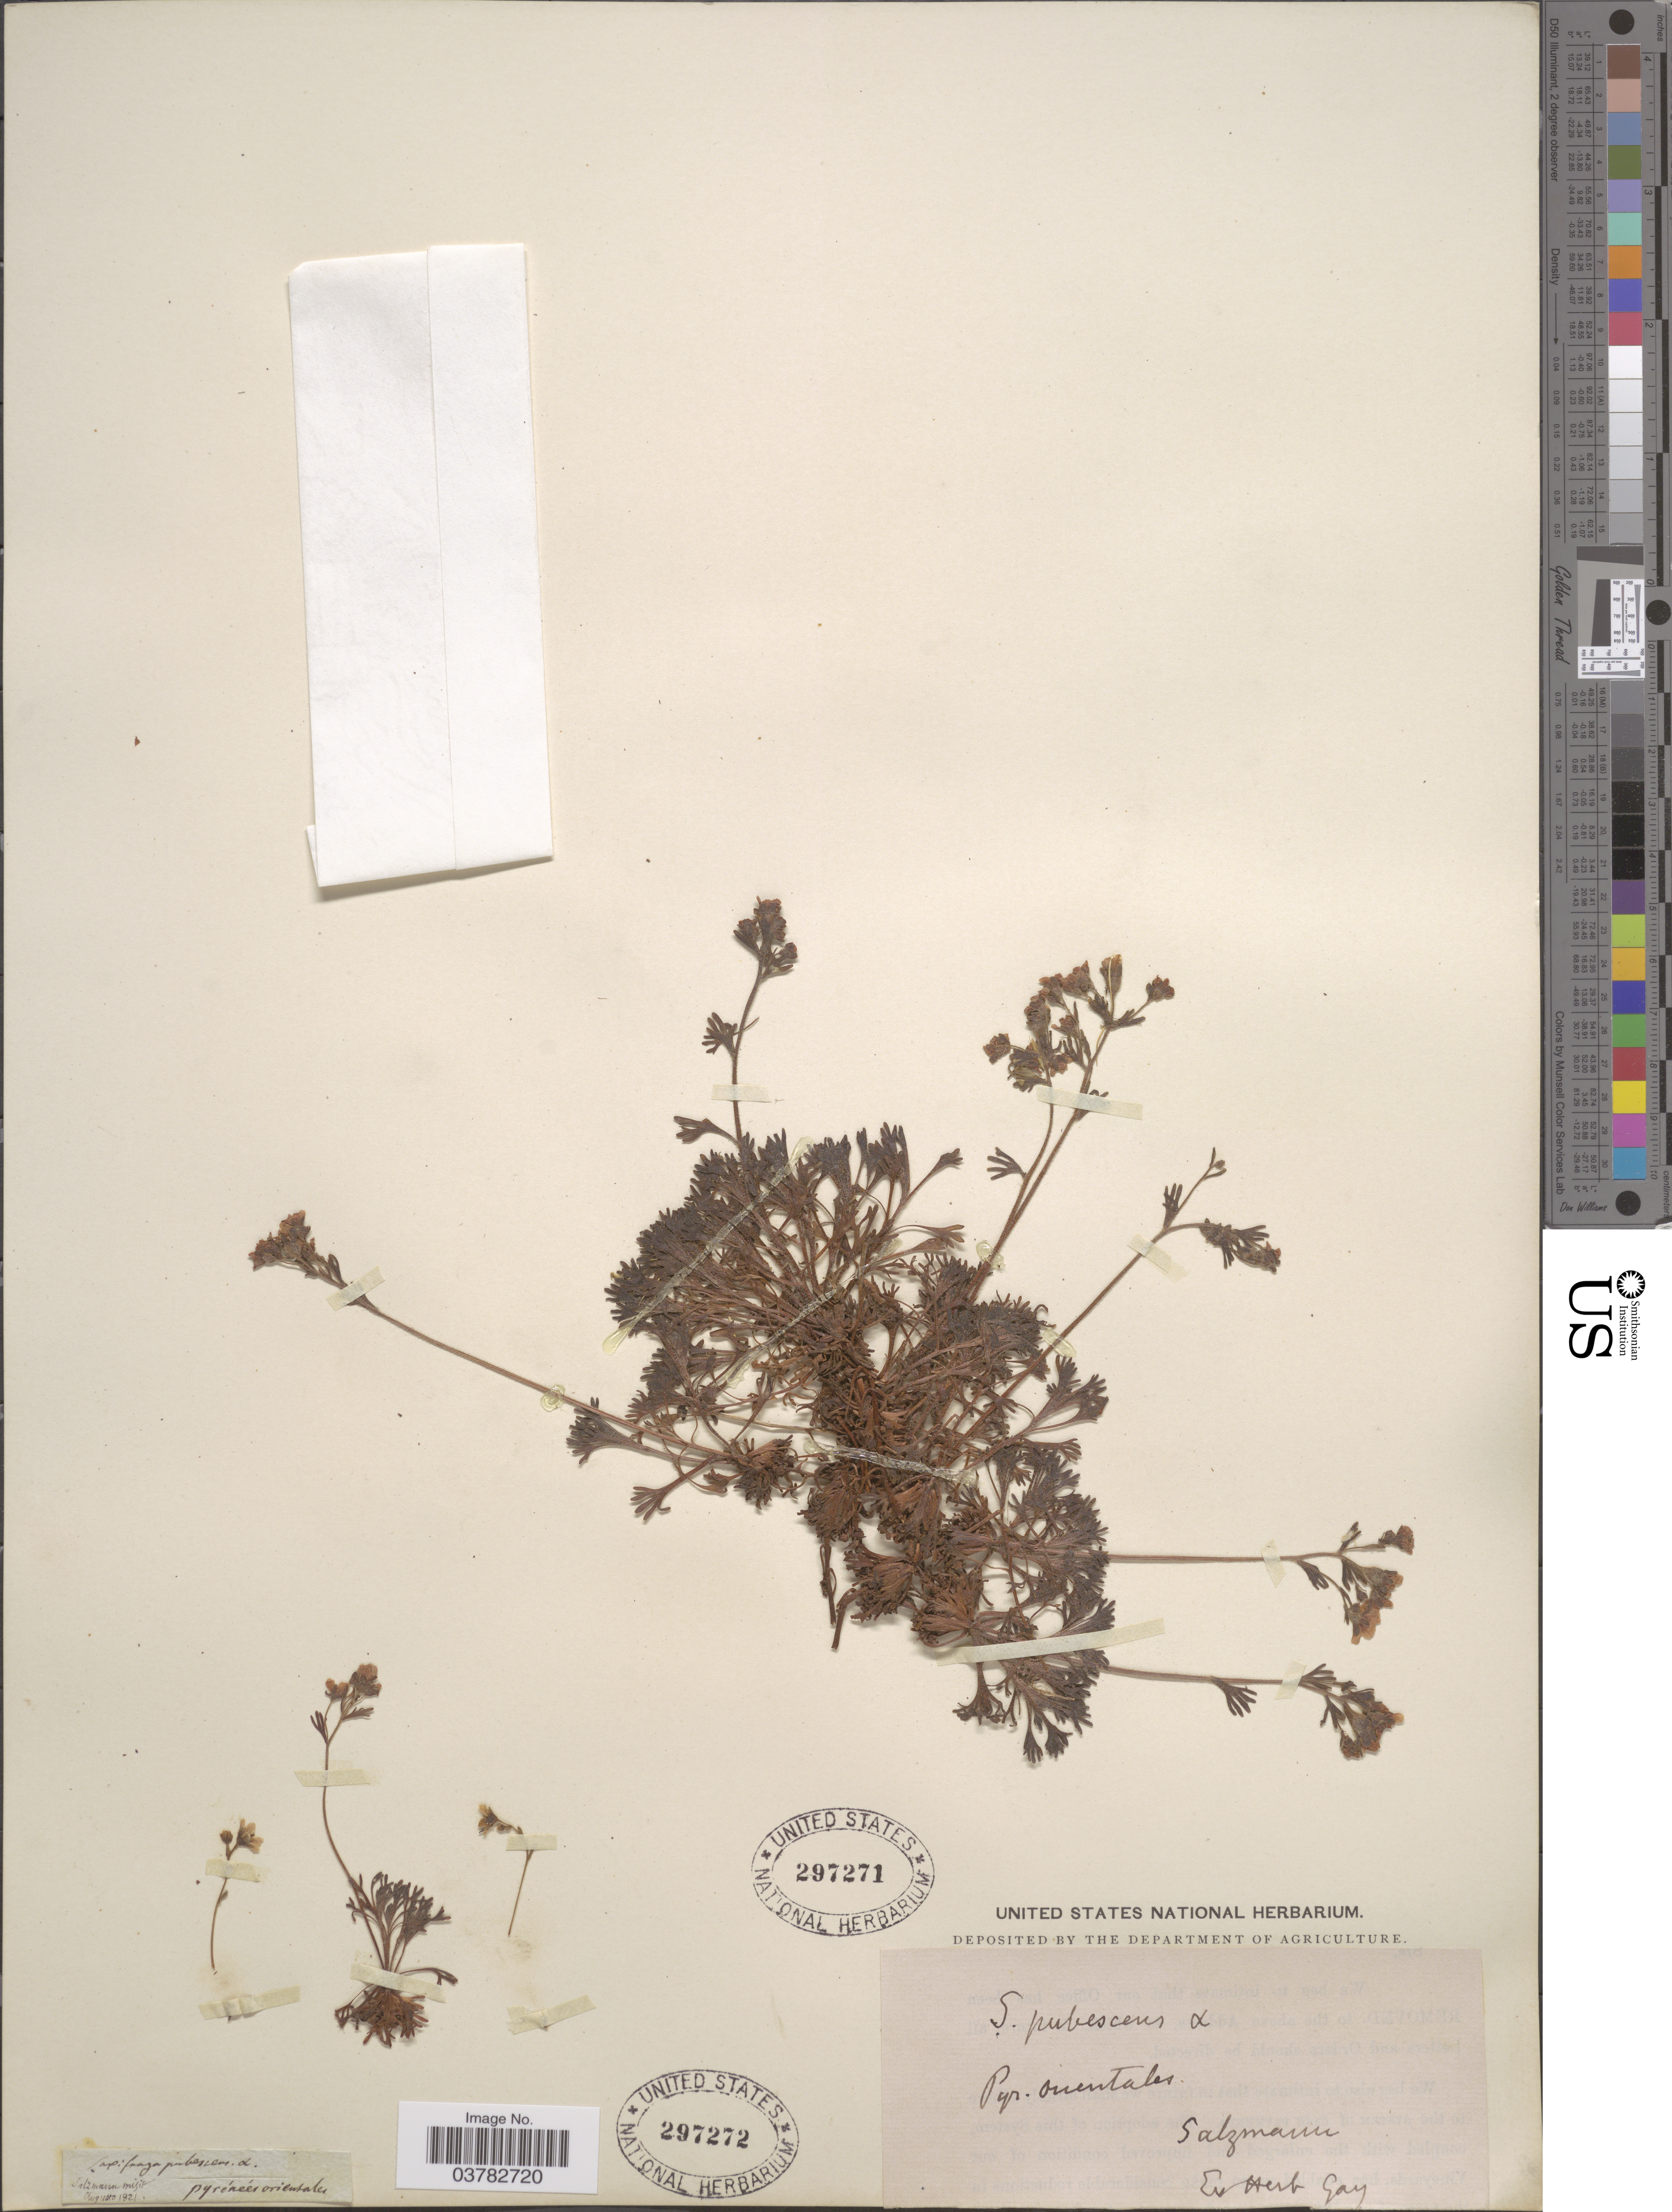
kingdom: Plantae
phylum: Tracheophyta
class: Magnoliopsida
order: Saxifragales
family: Saxifragaceae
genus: Saxifraga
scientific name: Saxifraga pubescens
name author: Pourr.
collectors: -- Salzmann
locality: Pyr. orientales.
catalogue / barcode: US 297271